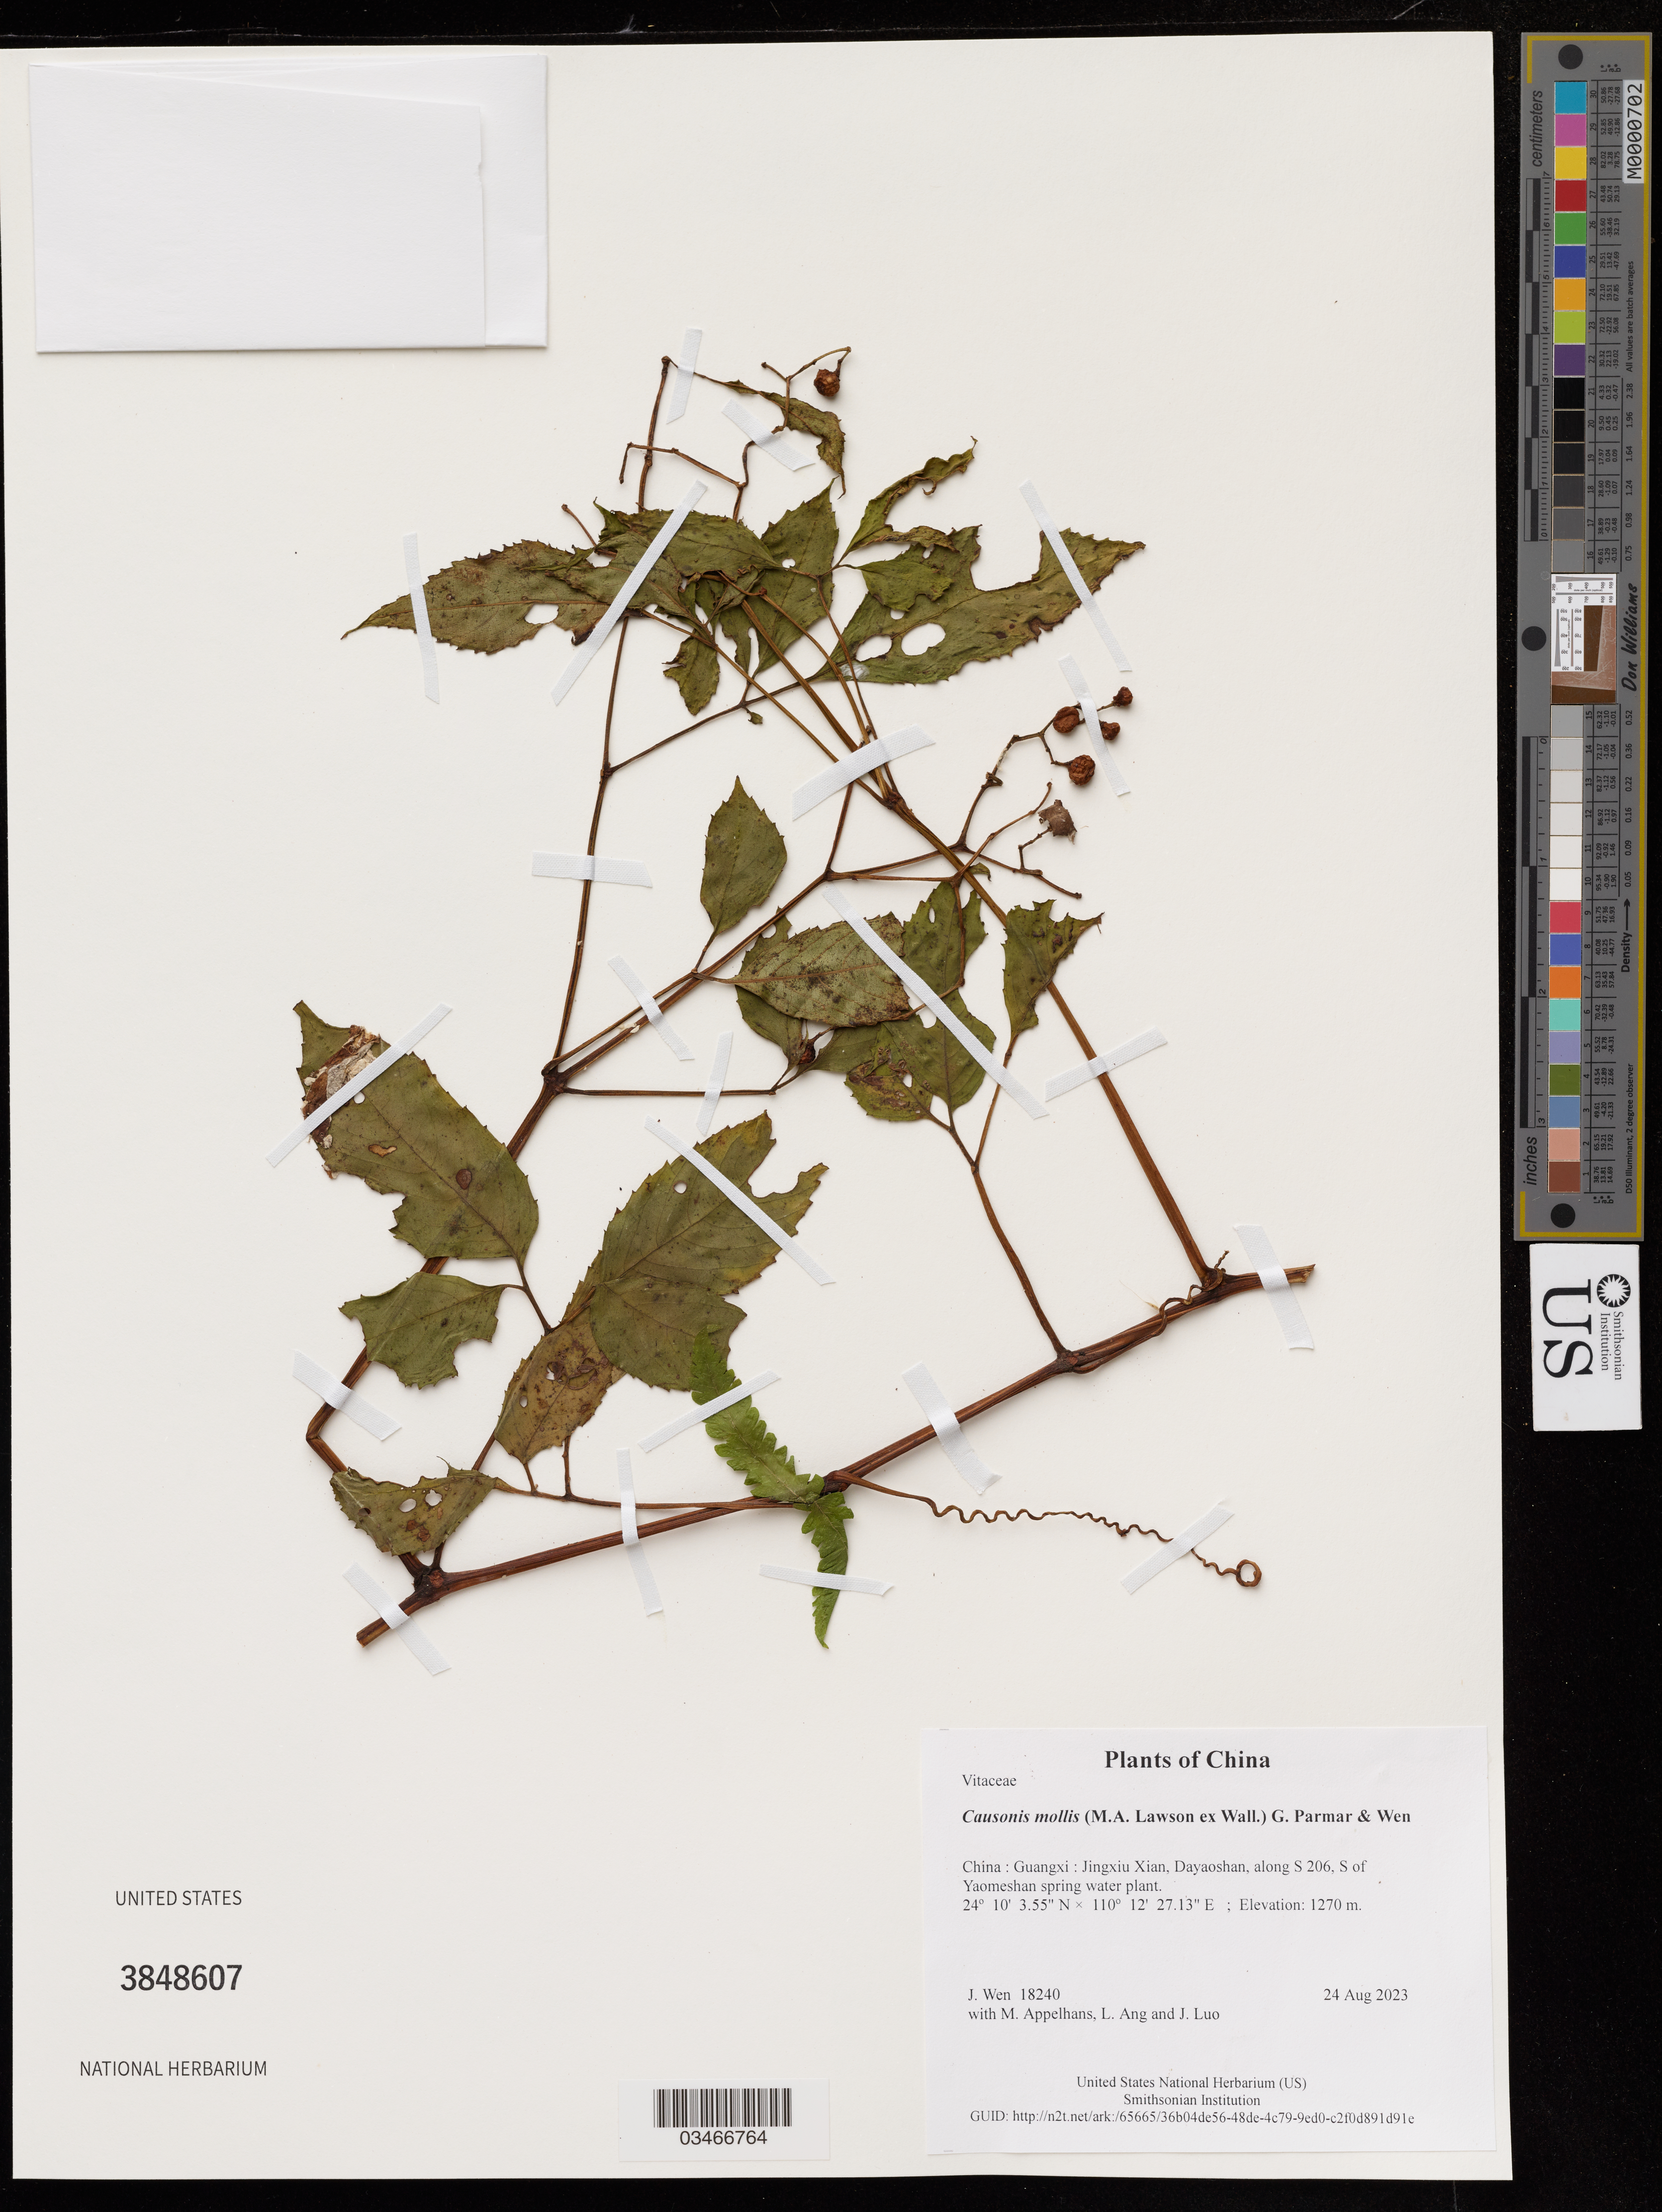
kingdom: Plantae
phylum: Tracheophyta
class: Magnoliopsida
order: Vitales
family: Vitaceae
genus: Causonis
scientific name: Causonis mollis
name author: (M.A. Lawson ex Wall.) Parmar & J. Wen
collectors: J. Wen, M. Appelhans, L. Ang & J. Luo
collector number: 18240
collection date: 2023-08-24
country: China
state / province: Guangxi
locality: Jingxiu Xian, Dayaoshan, along S 206, S of Yaomeshan spring water plant.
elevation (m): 1270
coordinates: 24.167654 N, 110.207535 E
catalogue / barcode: US 3848607